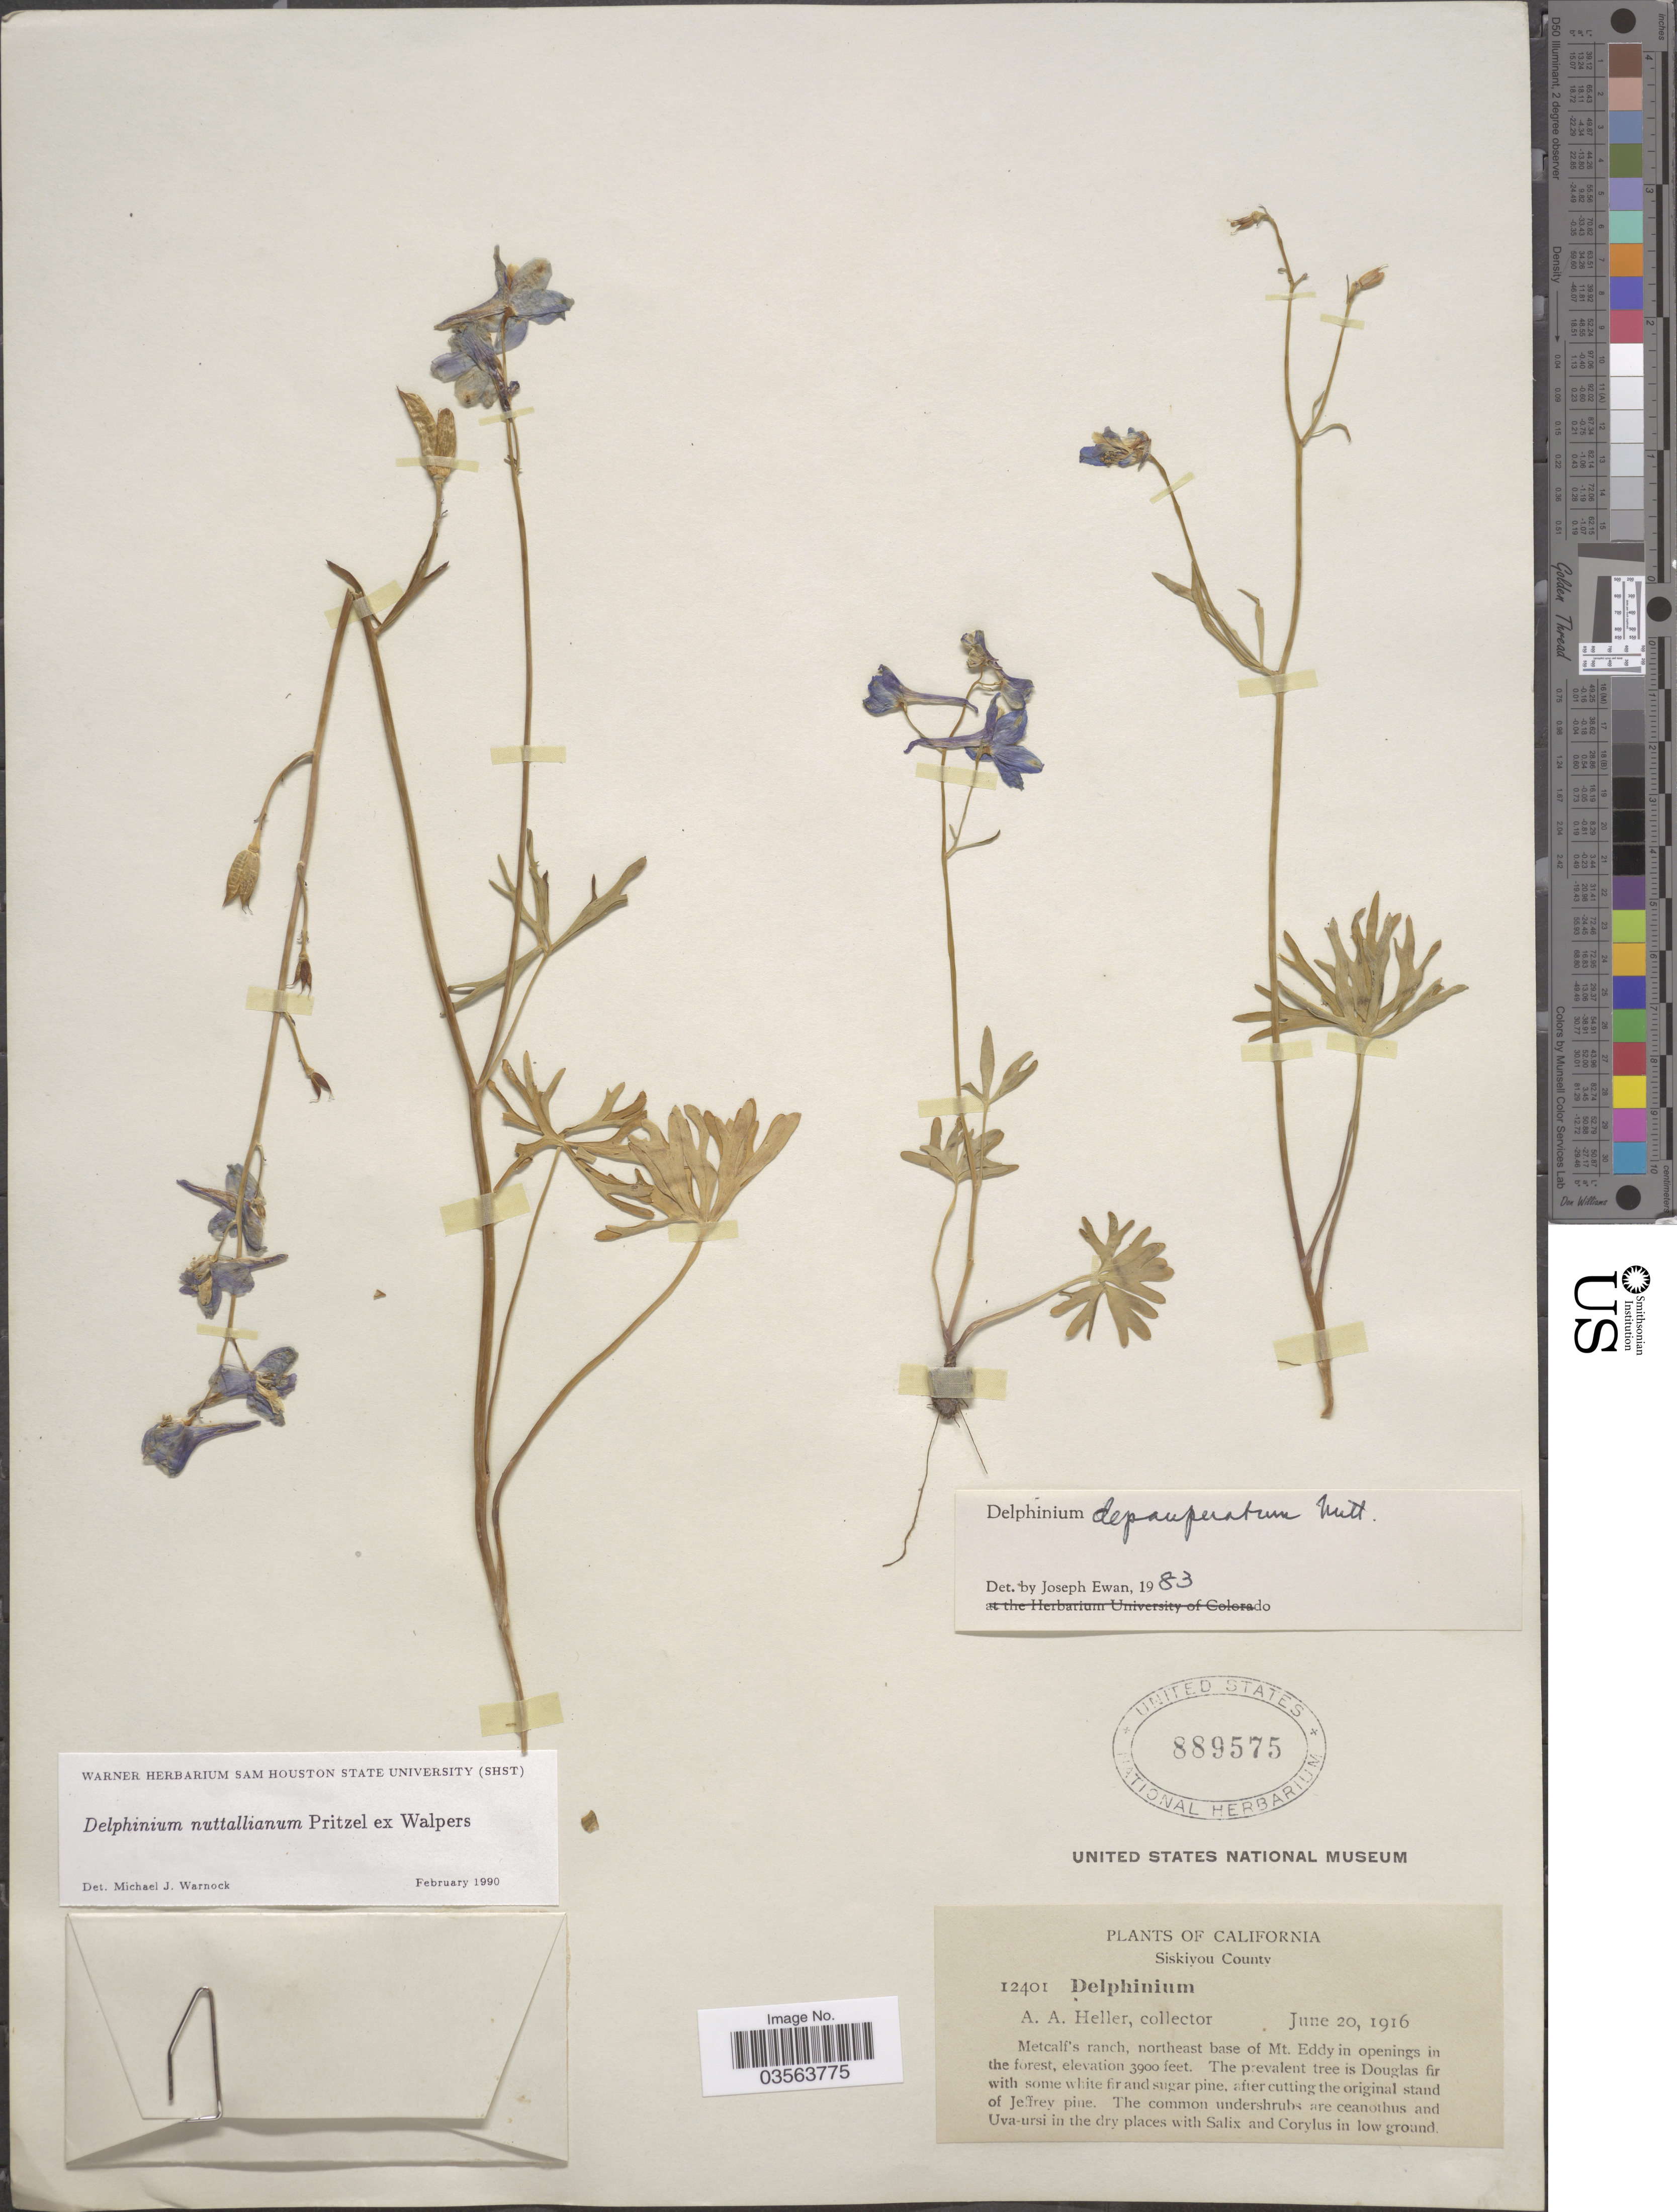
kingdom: Plantae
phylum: Tracheophyta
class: Magnoliopsida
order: Ranunculales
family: Ranunculaceae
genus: Delphinium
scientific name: Delphinium nuttallianum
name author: E. Pritz. ex Walpers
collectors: A. A. Heller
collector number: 12401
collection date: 1916-06-20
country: United States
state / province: California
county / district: Siskiyou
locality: Siskiyou County. Metcalf's ranch, northeast base of Mt. Eddy in openings in the forest.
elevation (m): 1189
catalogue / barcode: US 889575